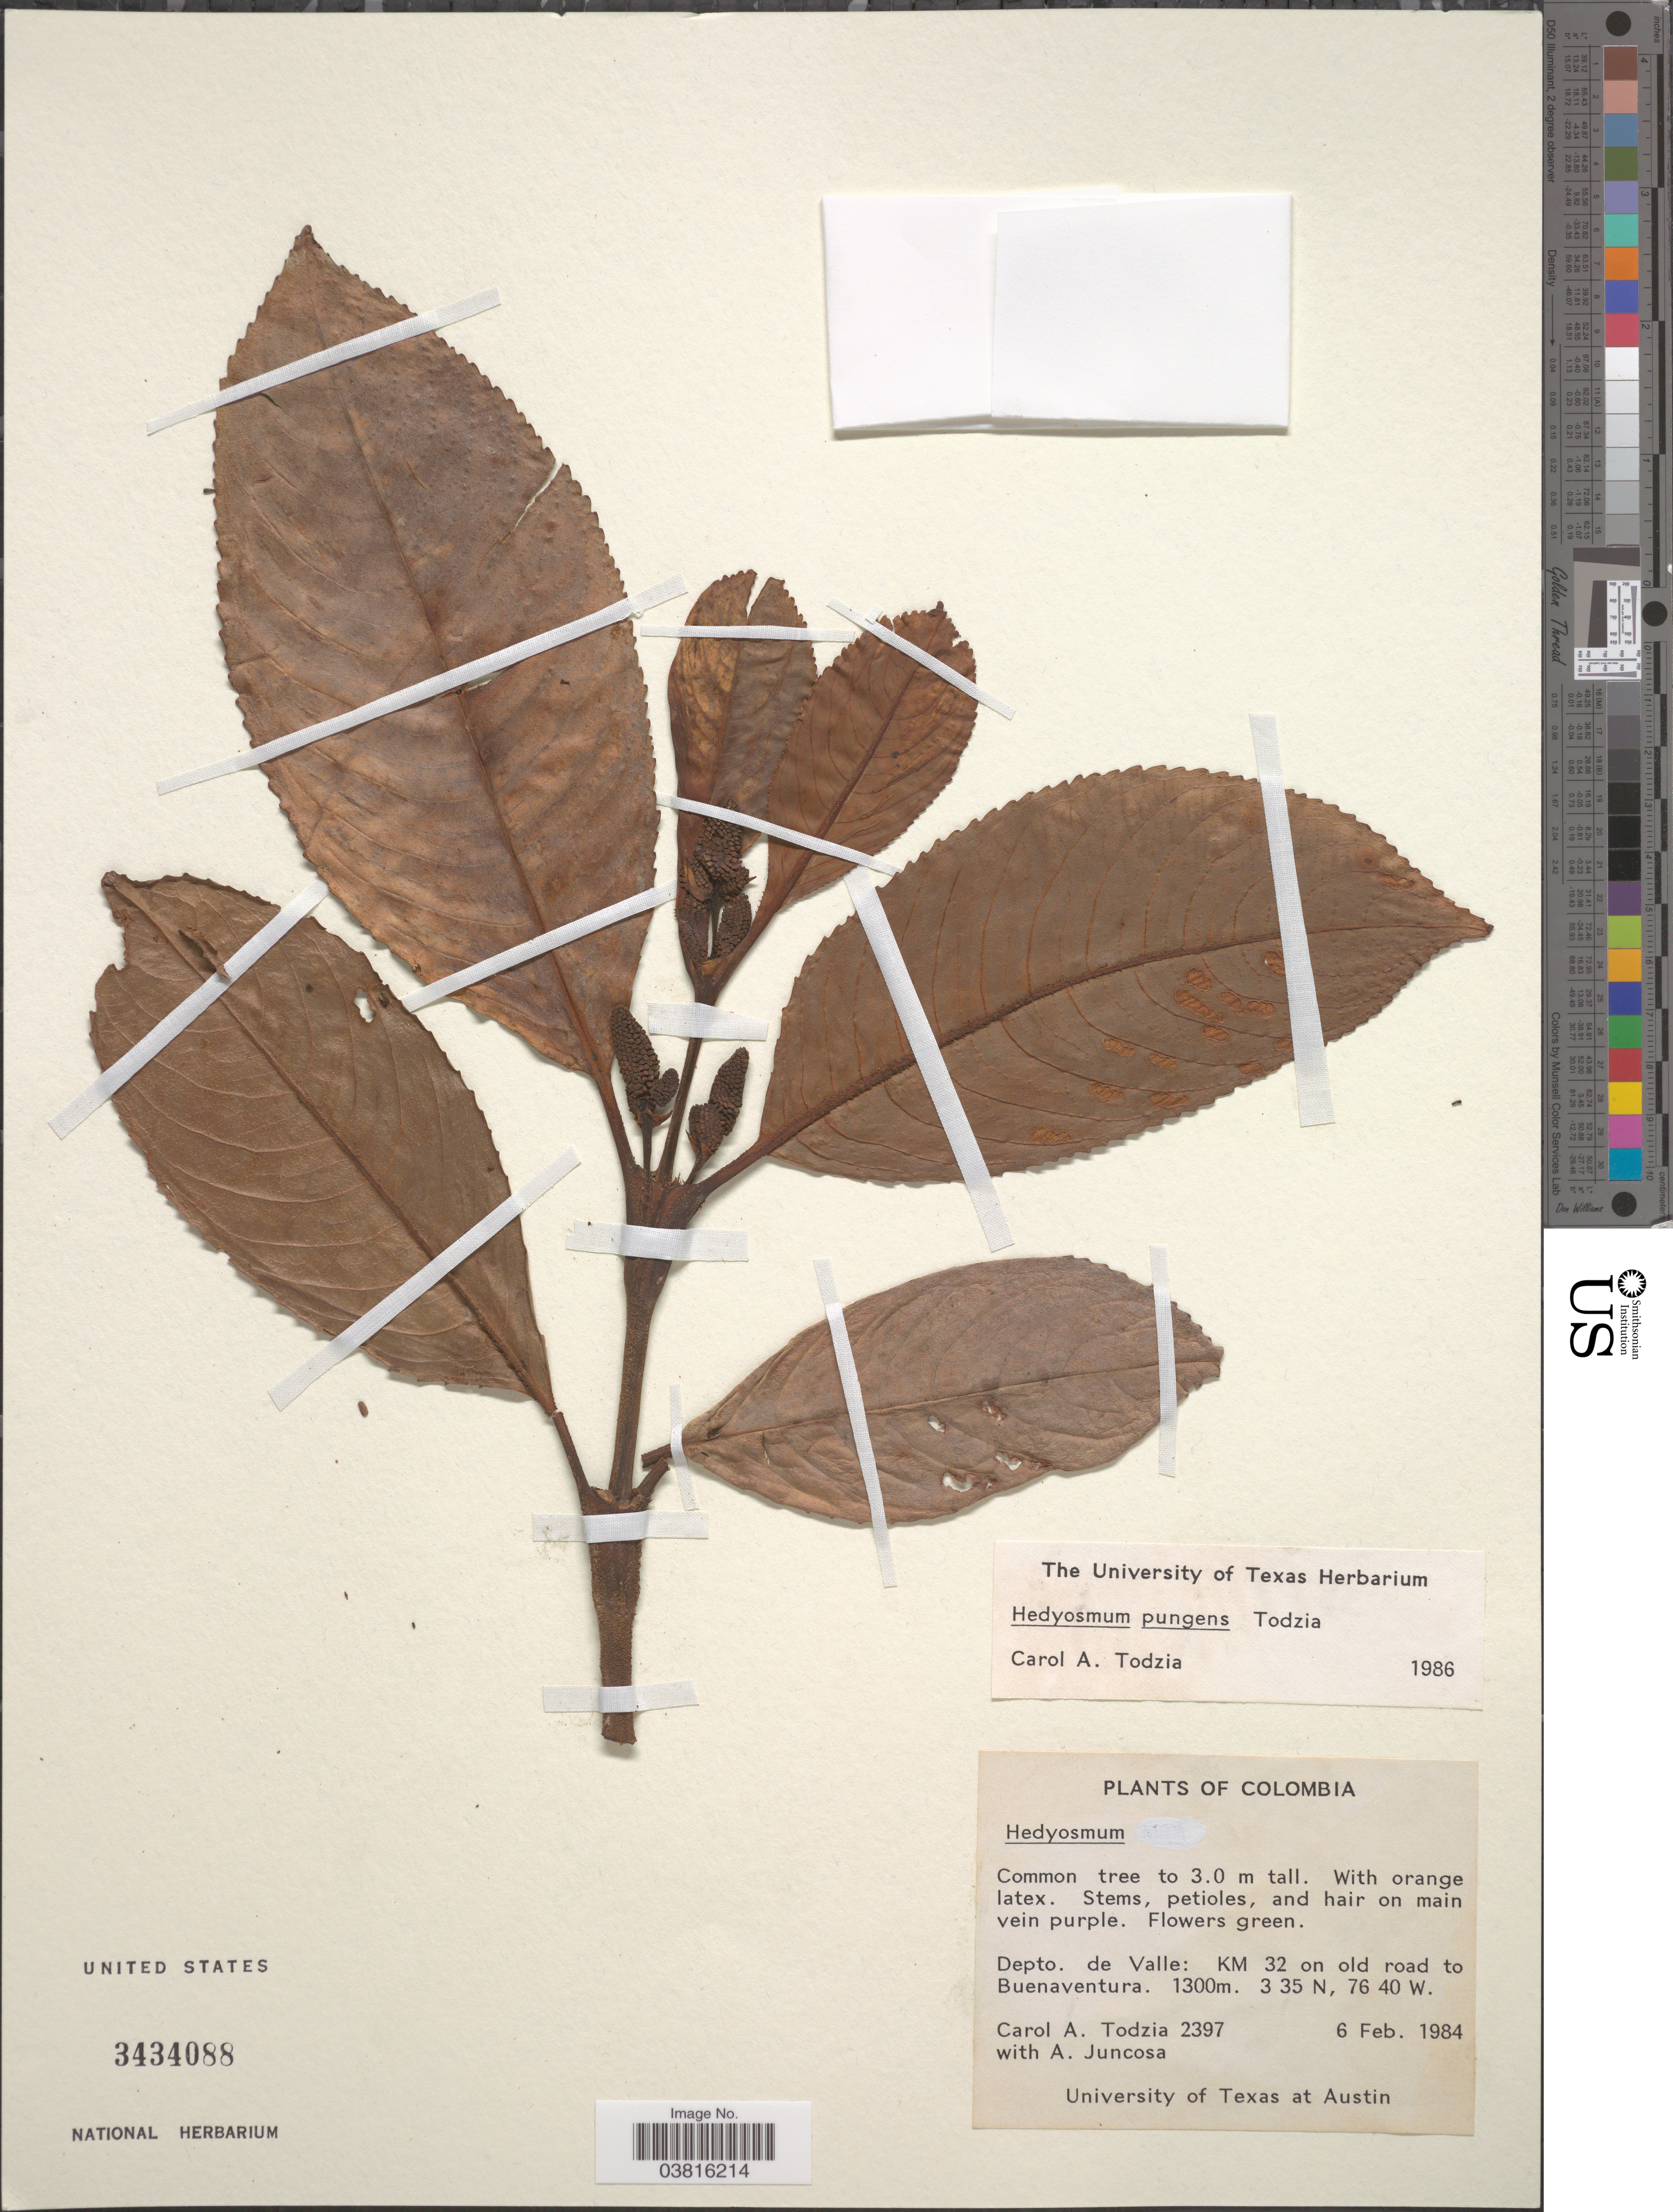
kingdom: Plantae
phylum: Tracheophyta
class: Magnoliopsida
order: Chloranthales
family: Chloranthaceae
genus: Hedyosmum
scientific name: Hedyosmum pungens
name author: Todzia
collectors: C. A. Todzia & A. Juncosa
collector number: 2397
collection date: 1984-02-06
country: Colombia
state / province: Valle del Cauca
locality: Depto. de Valle: KM 32 on old road to Buenaventura.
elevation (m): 1300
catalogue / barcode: US 3434088